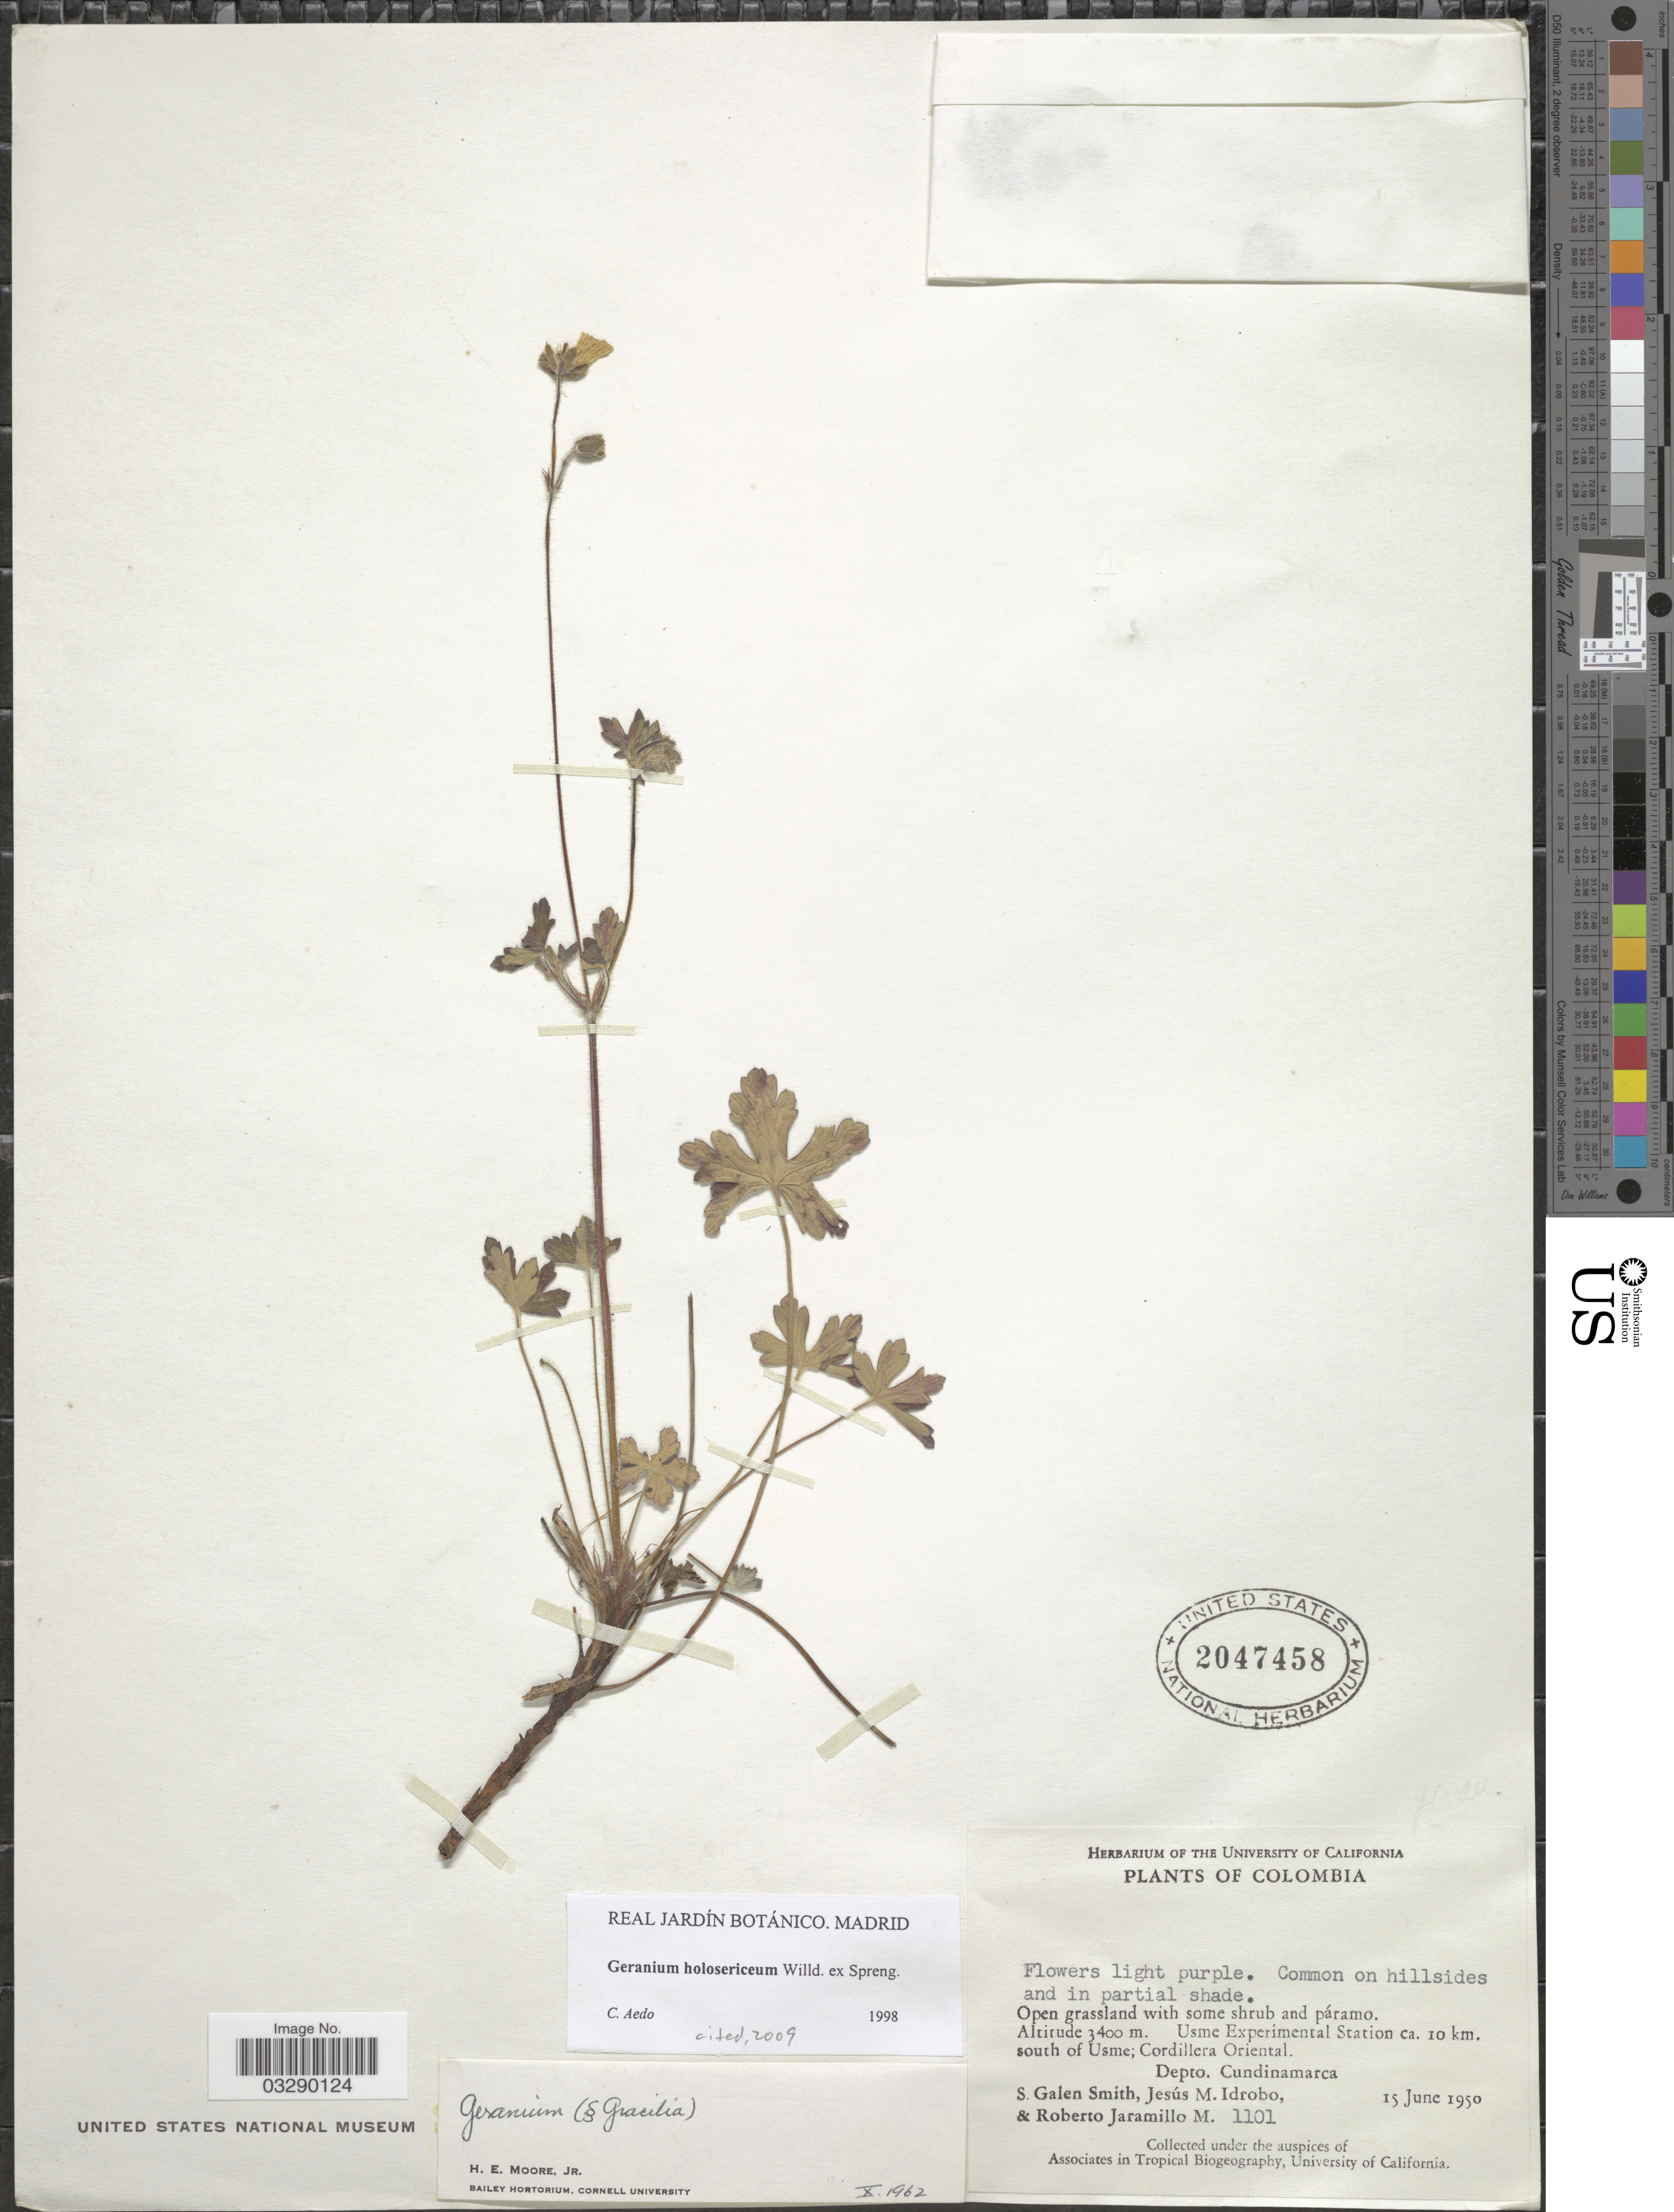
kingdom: Plantae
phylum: Tracheophyta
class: Magnoliopsida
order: Geraniales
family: Geraniaceae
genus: Geranium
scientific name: Geranium holosericeum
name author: Willd. ex Spreng.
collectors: S. G. Smith, J. M. Idrobo & R. Jaramillo M.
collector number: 1101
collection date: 1950-06-15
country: Colombia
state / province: Cundinamarca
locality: Usme Experimental Station ca. 10 km. south of Usme; Cordillera Oriental. Depto. Cundinamarca.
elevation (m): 3400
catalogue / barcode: US 2047458